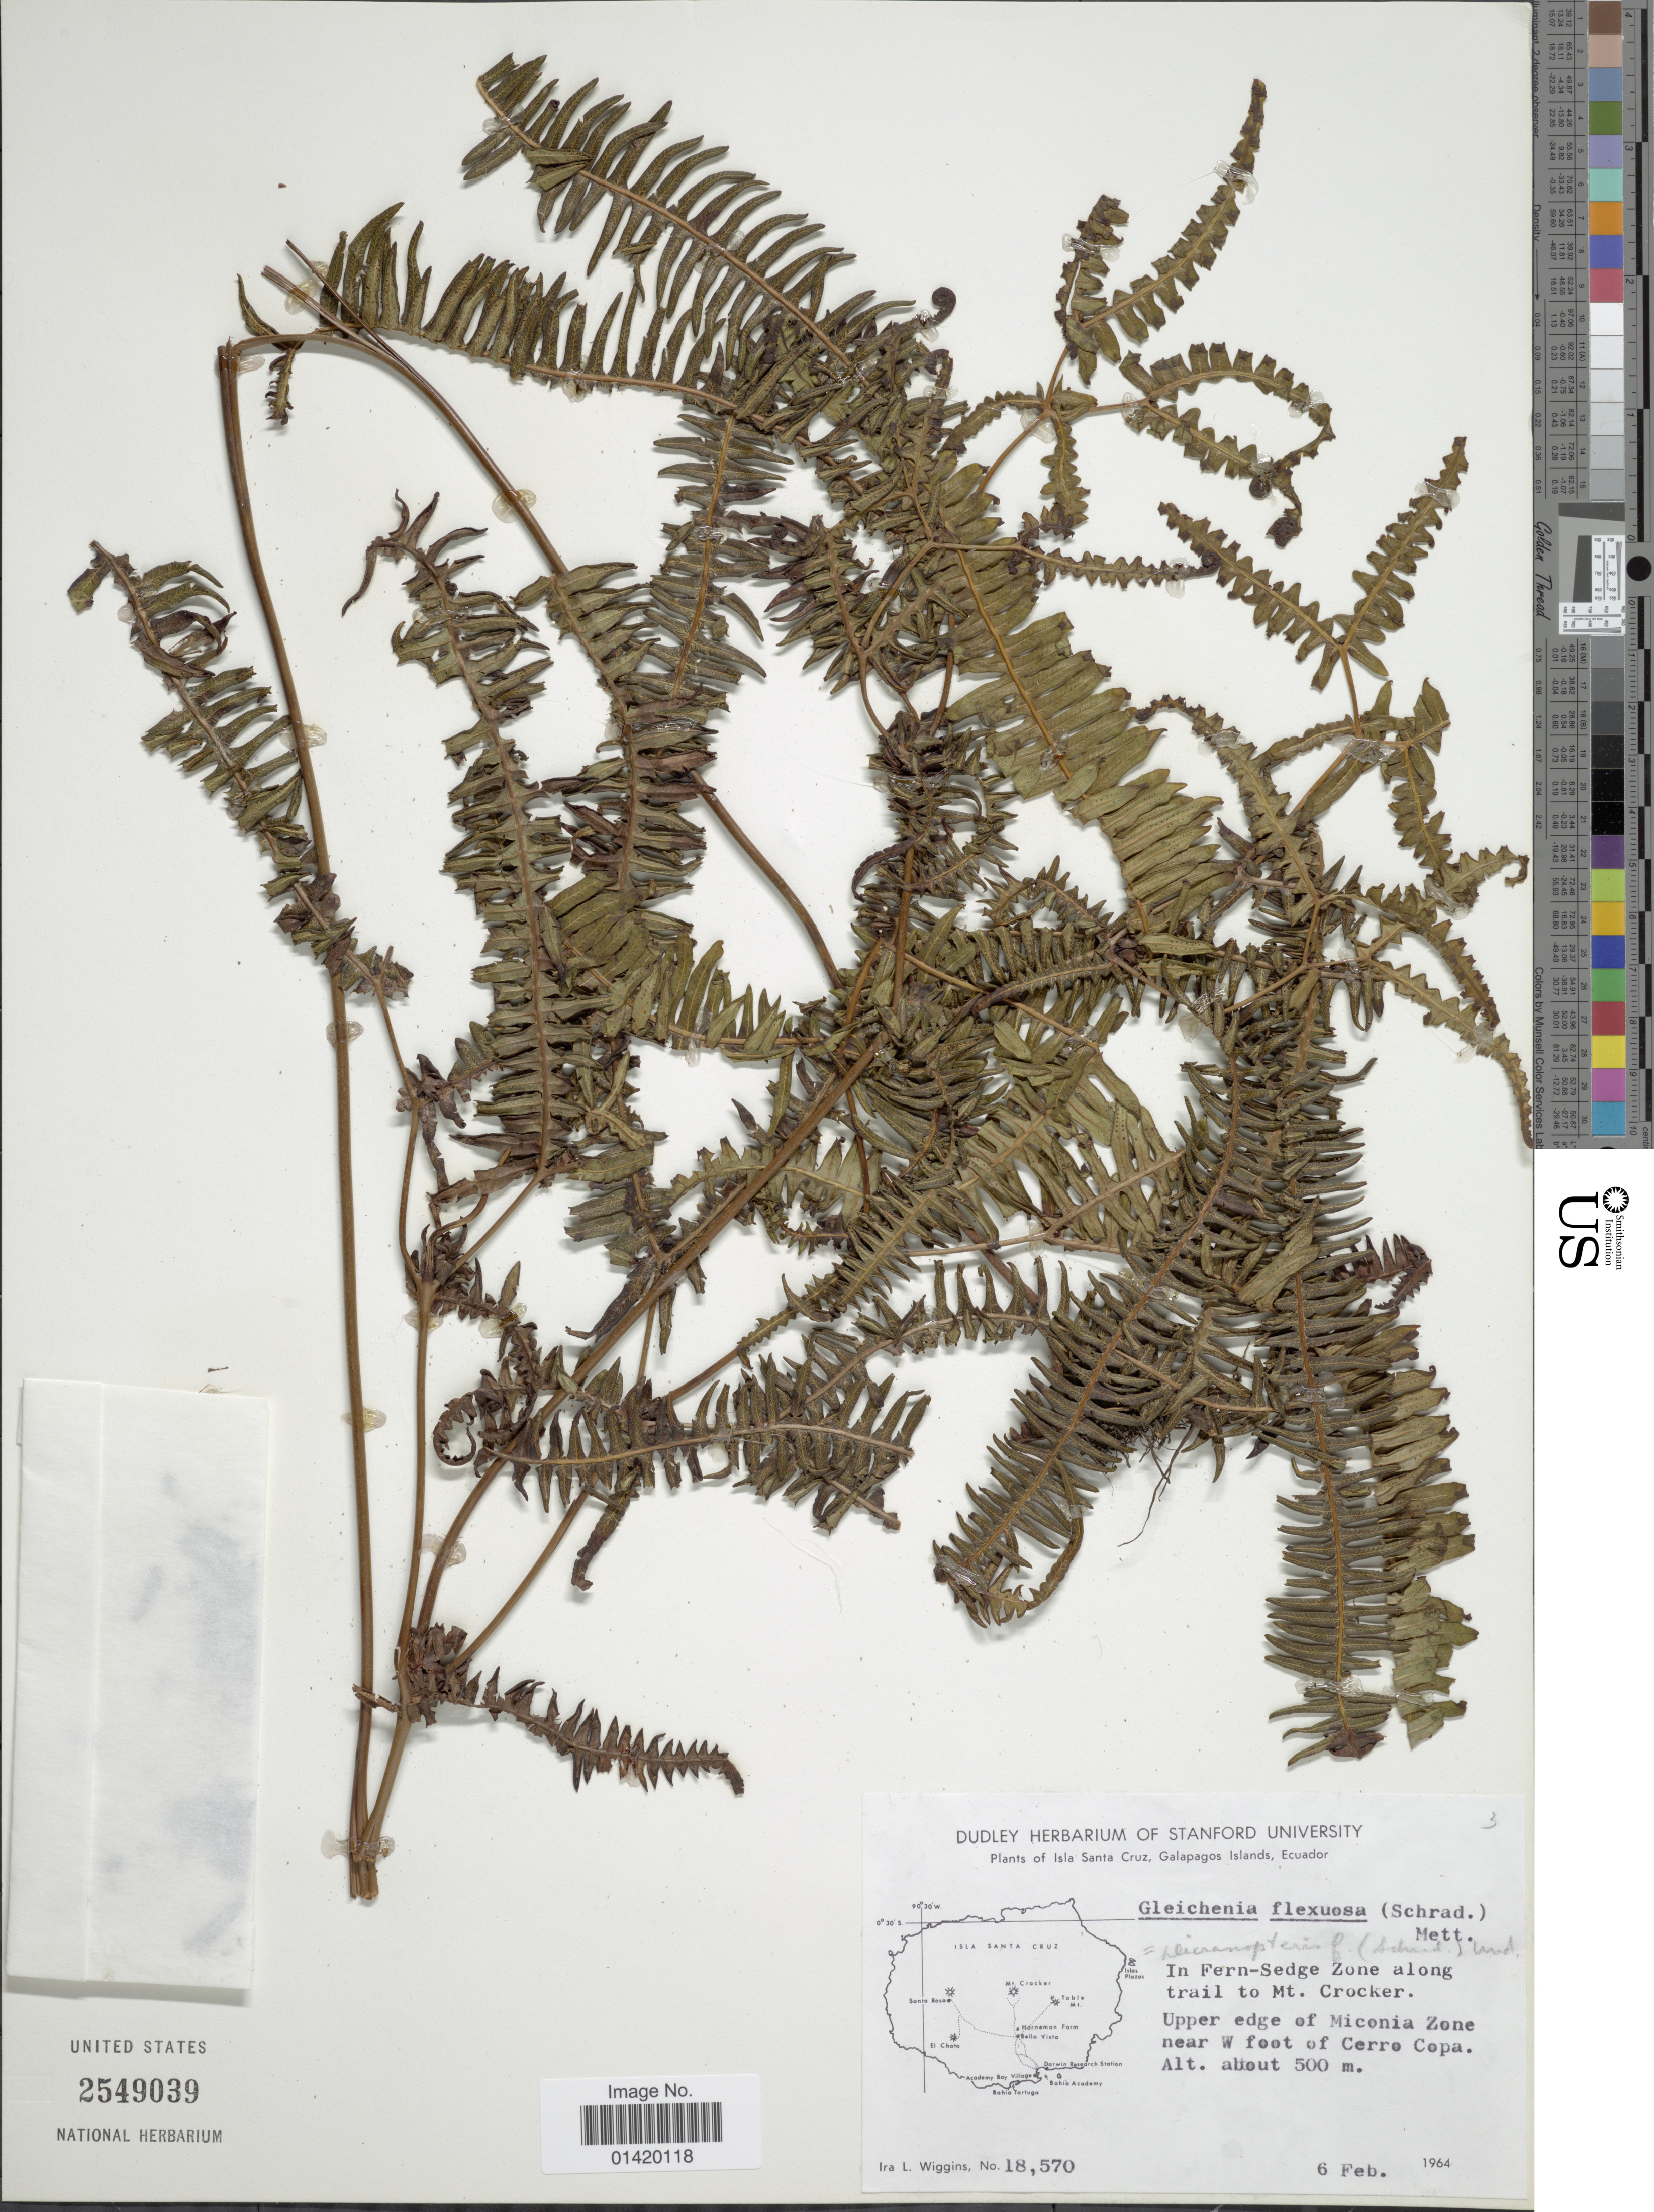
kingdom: Plantae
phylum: Tracheophyta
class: Polypodiopsida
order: Gleicheniales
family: Gleicheniaceae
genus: Dicranopteris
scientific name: Dicranopteris flexuosa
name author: (Schrad.) Underw.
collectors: I. L. Wiggins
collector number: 18570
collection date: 1964-02-06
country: Ecuador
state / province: Colón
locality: Isla Santa Cruz, Galpagos Islands, In Fern-Sedge Zone along trail to Mt Crocker. Upper edge of Miconia Zone nearW fet of Cerro Copa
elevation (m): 500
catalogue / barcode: US 2549039